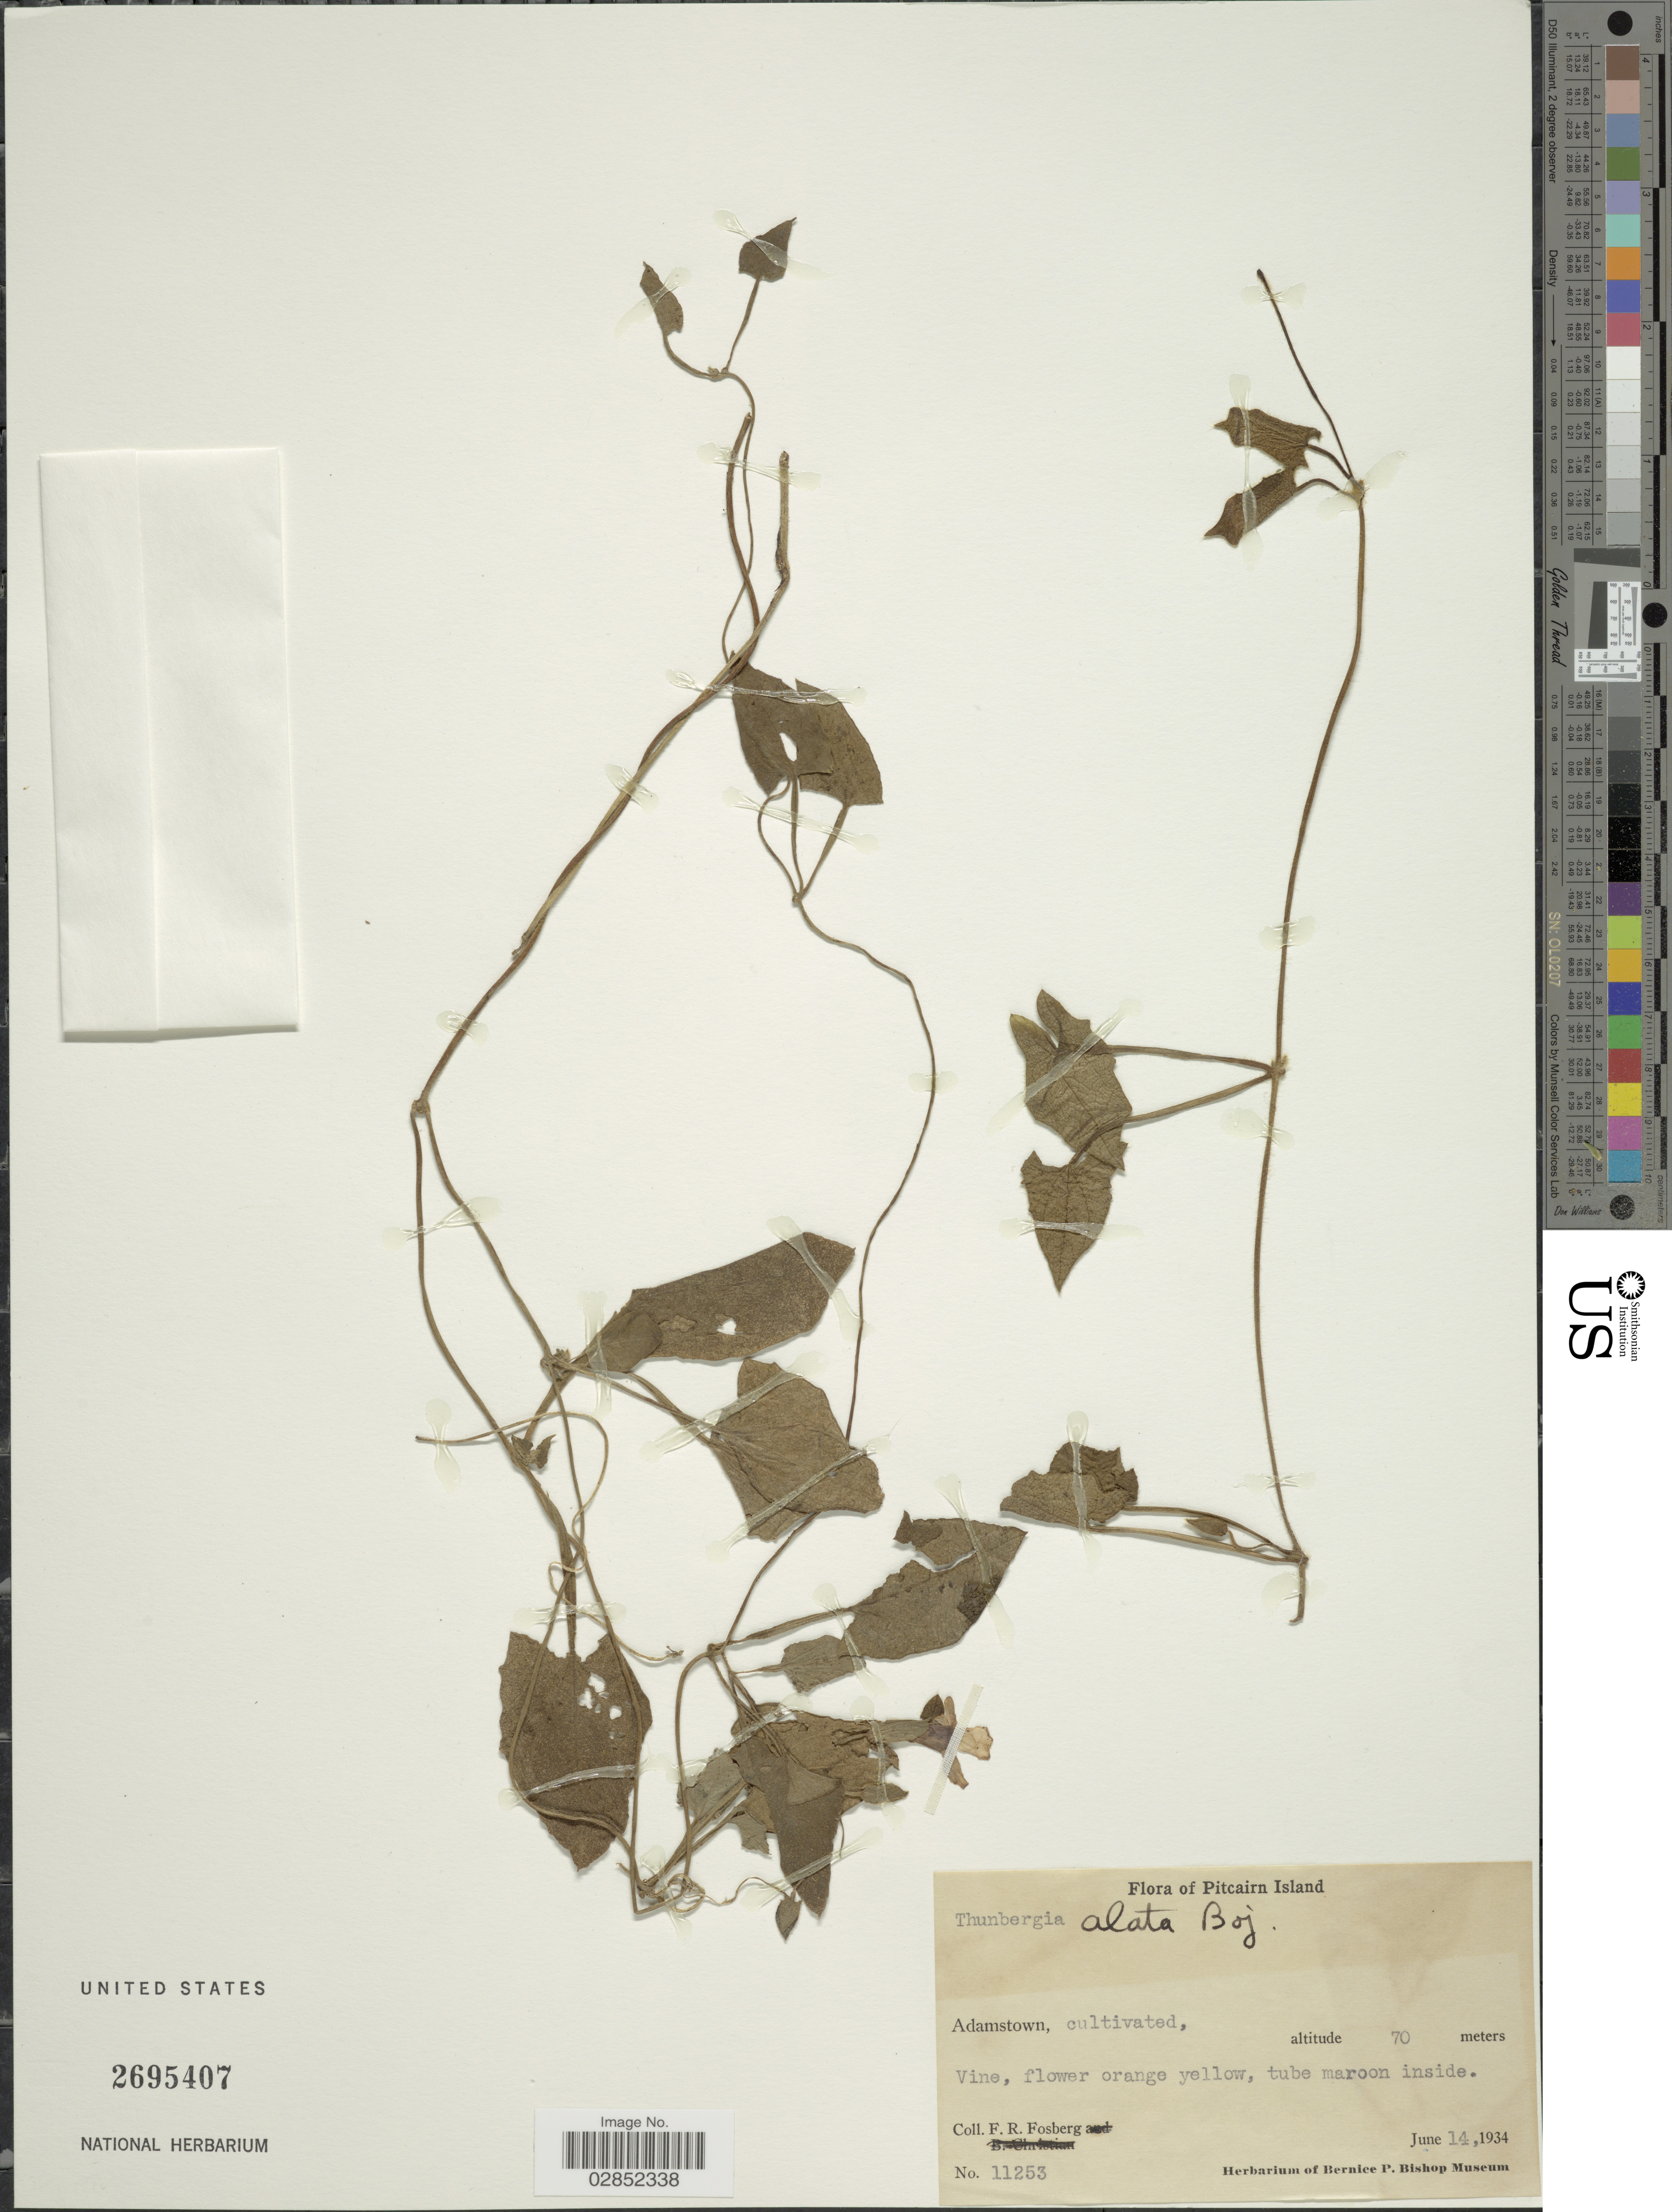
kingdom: Plantae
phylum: Tracheophyta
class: Magnoliopsida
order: Lamiales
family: Acanthaceae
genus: Thunbergia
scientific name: Thunbergia alata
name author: Bojer ex Sims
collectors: F. R. Fosberg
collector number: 11253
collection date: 1934-06-14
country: Pitcairn Islands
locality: Pitcairn Island, Adamstown.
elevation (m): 70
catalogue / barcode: US 2695407